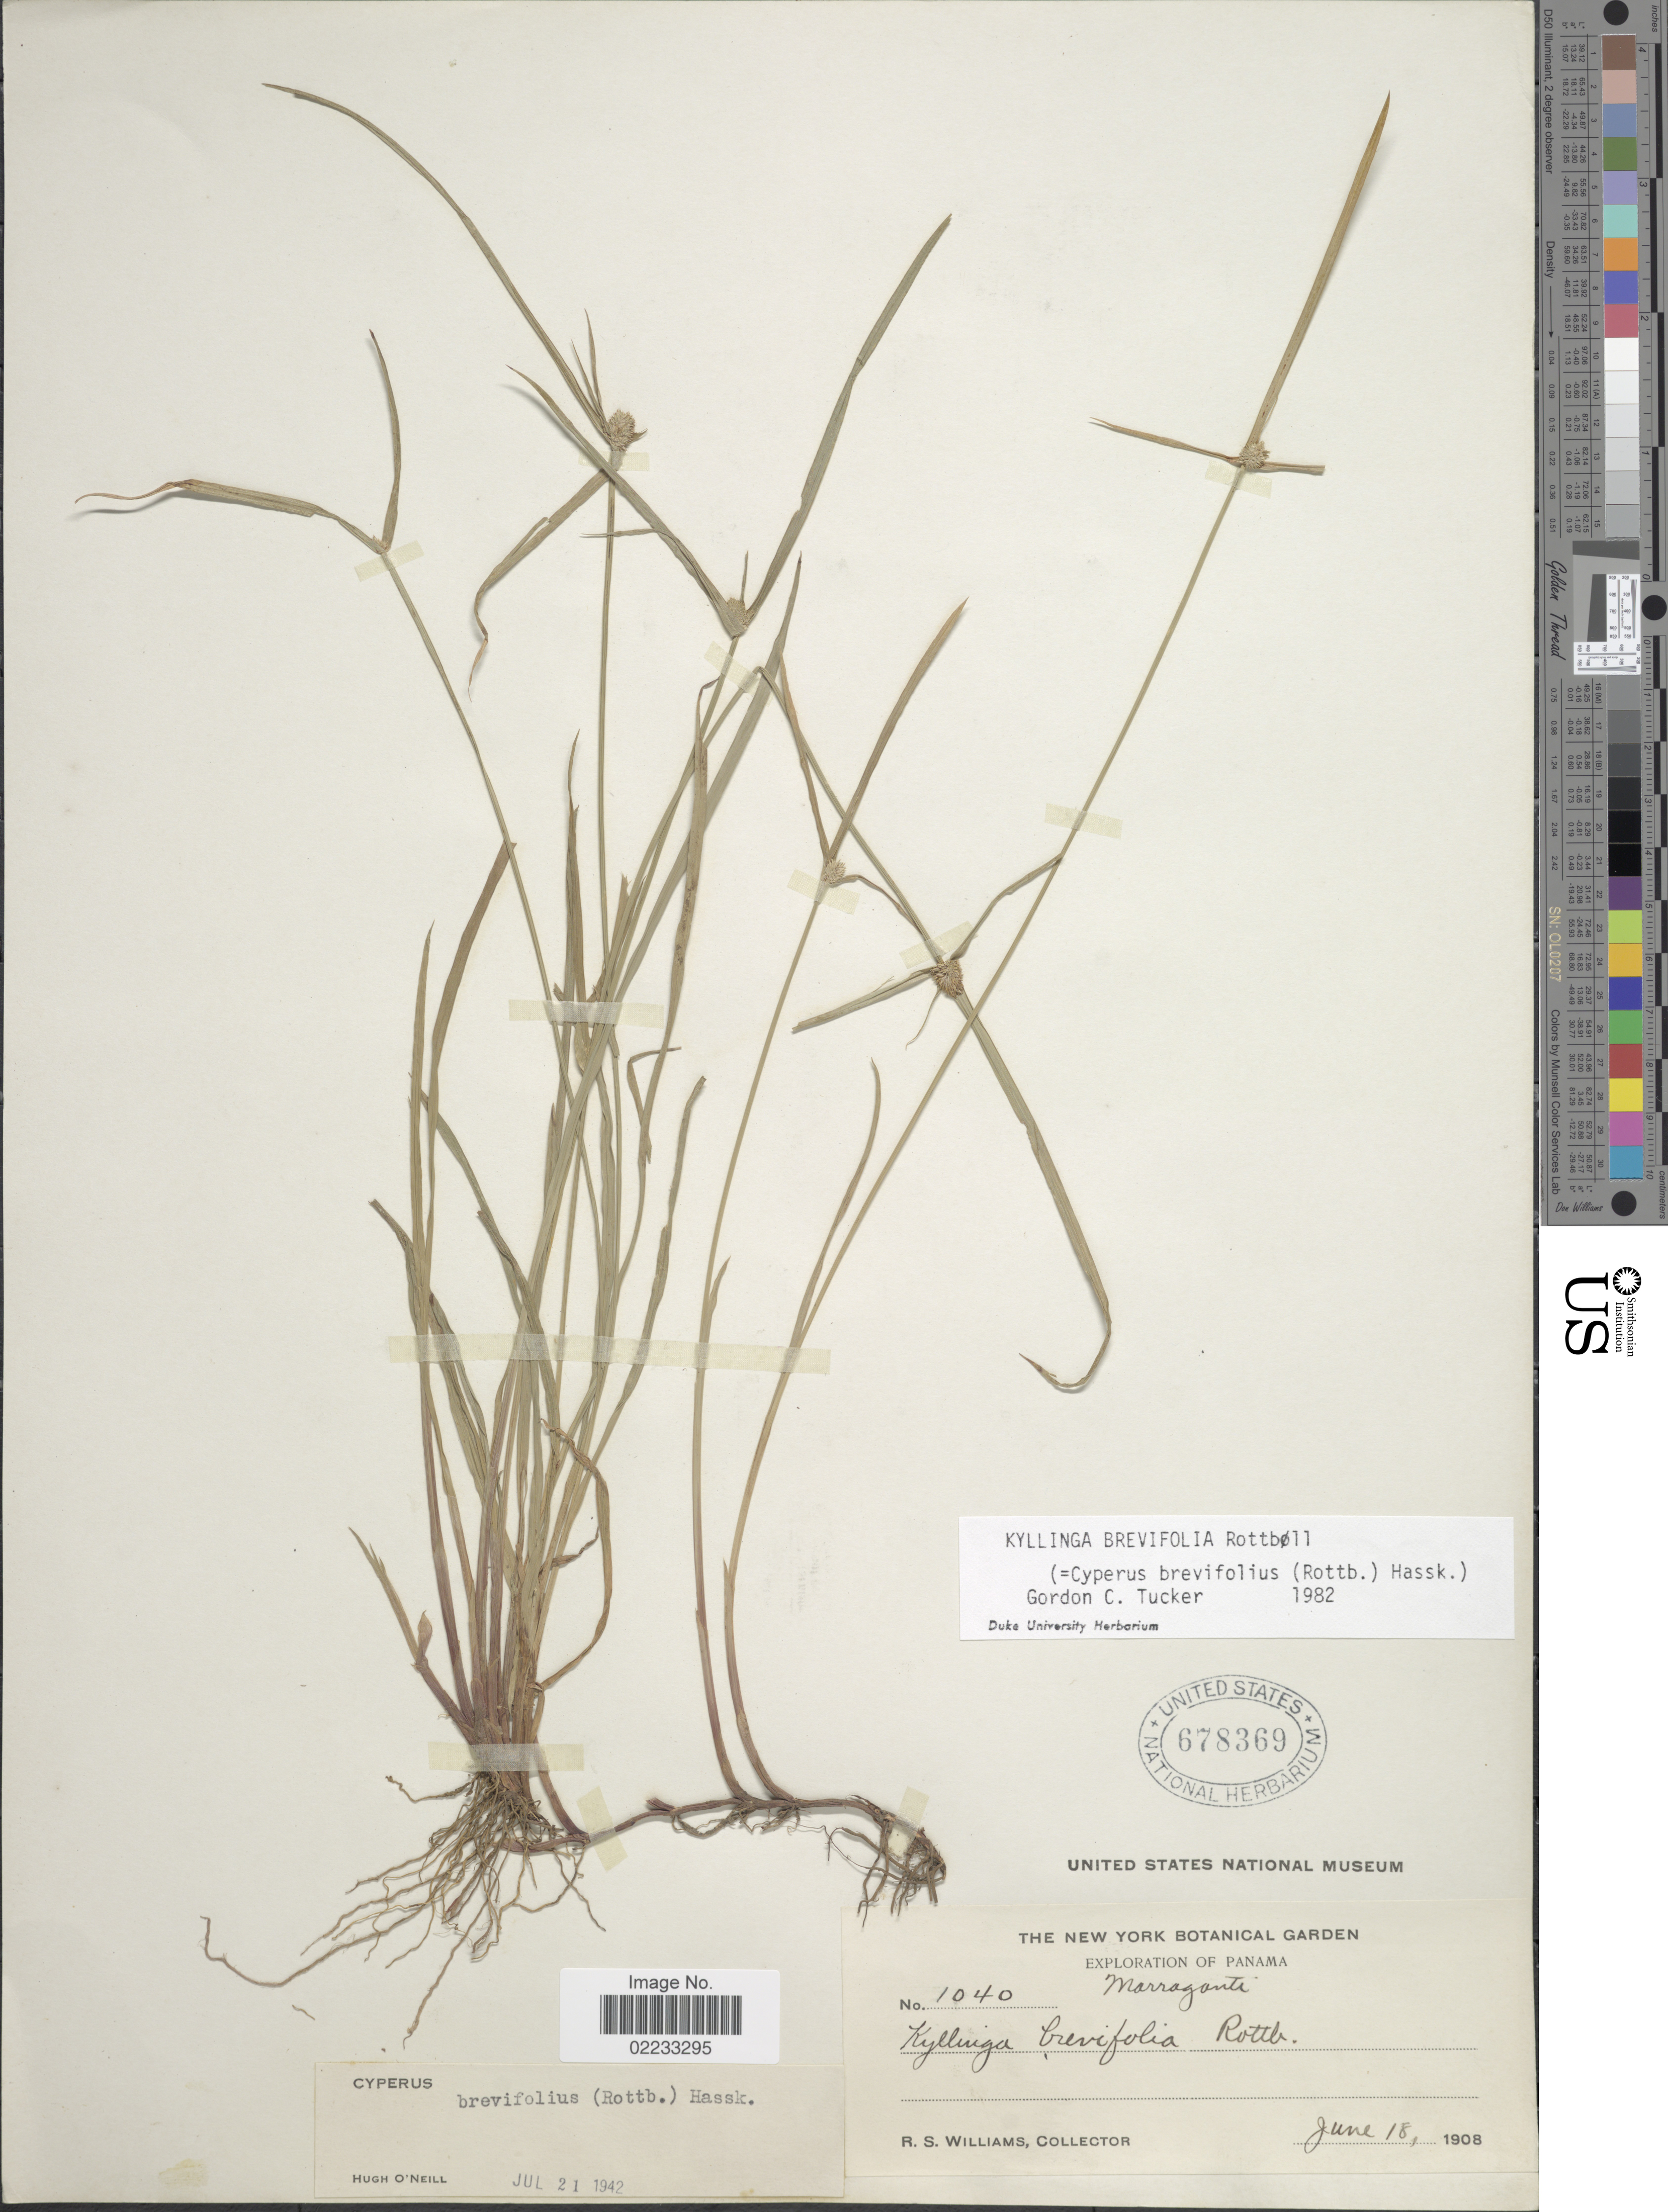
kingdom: Plantae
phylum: Tracheophyta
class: Liliopsida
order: Poales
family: Cyperaceae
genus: Cyperus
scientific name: Cyperus brevifolius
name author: (Rottb.) Hassk.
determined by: Strong, M. T., (US), Smithsonian Institution - National Museum of Natural History (UNITED STATES)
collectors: R. S. Williams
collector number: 1040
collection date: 1908-06-18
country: Panama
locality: Marraganti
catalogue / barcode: US 678369